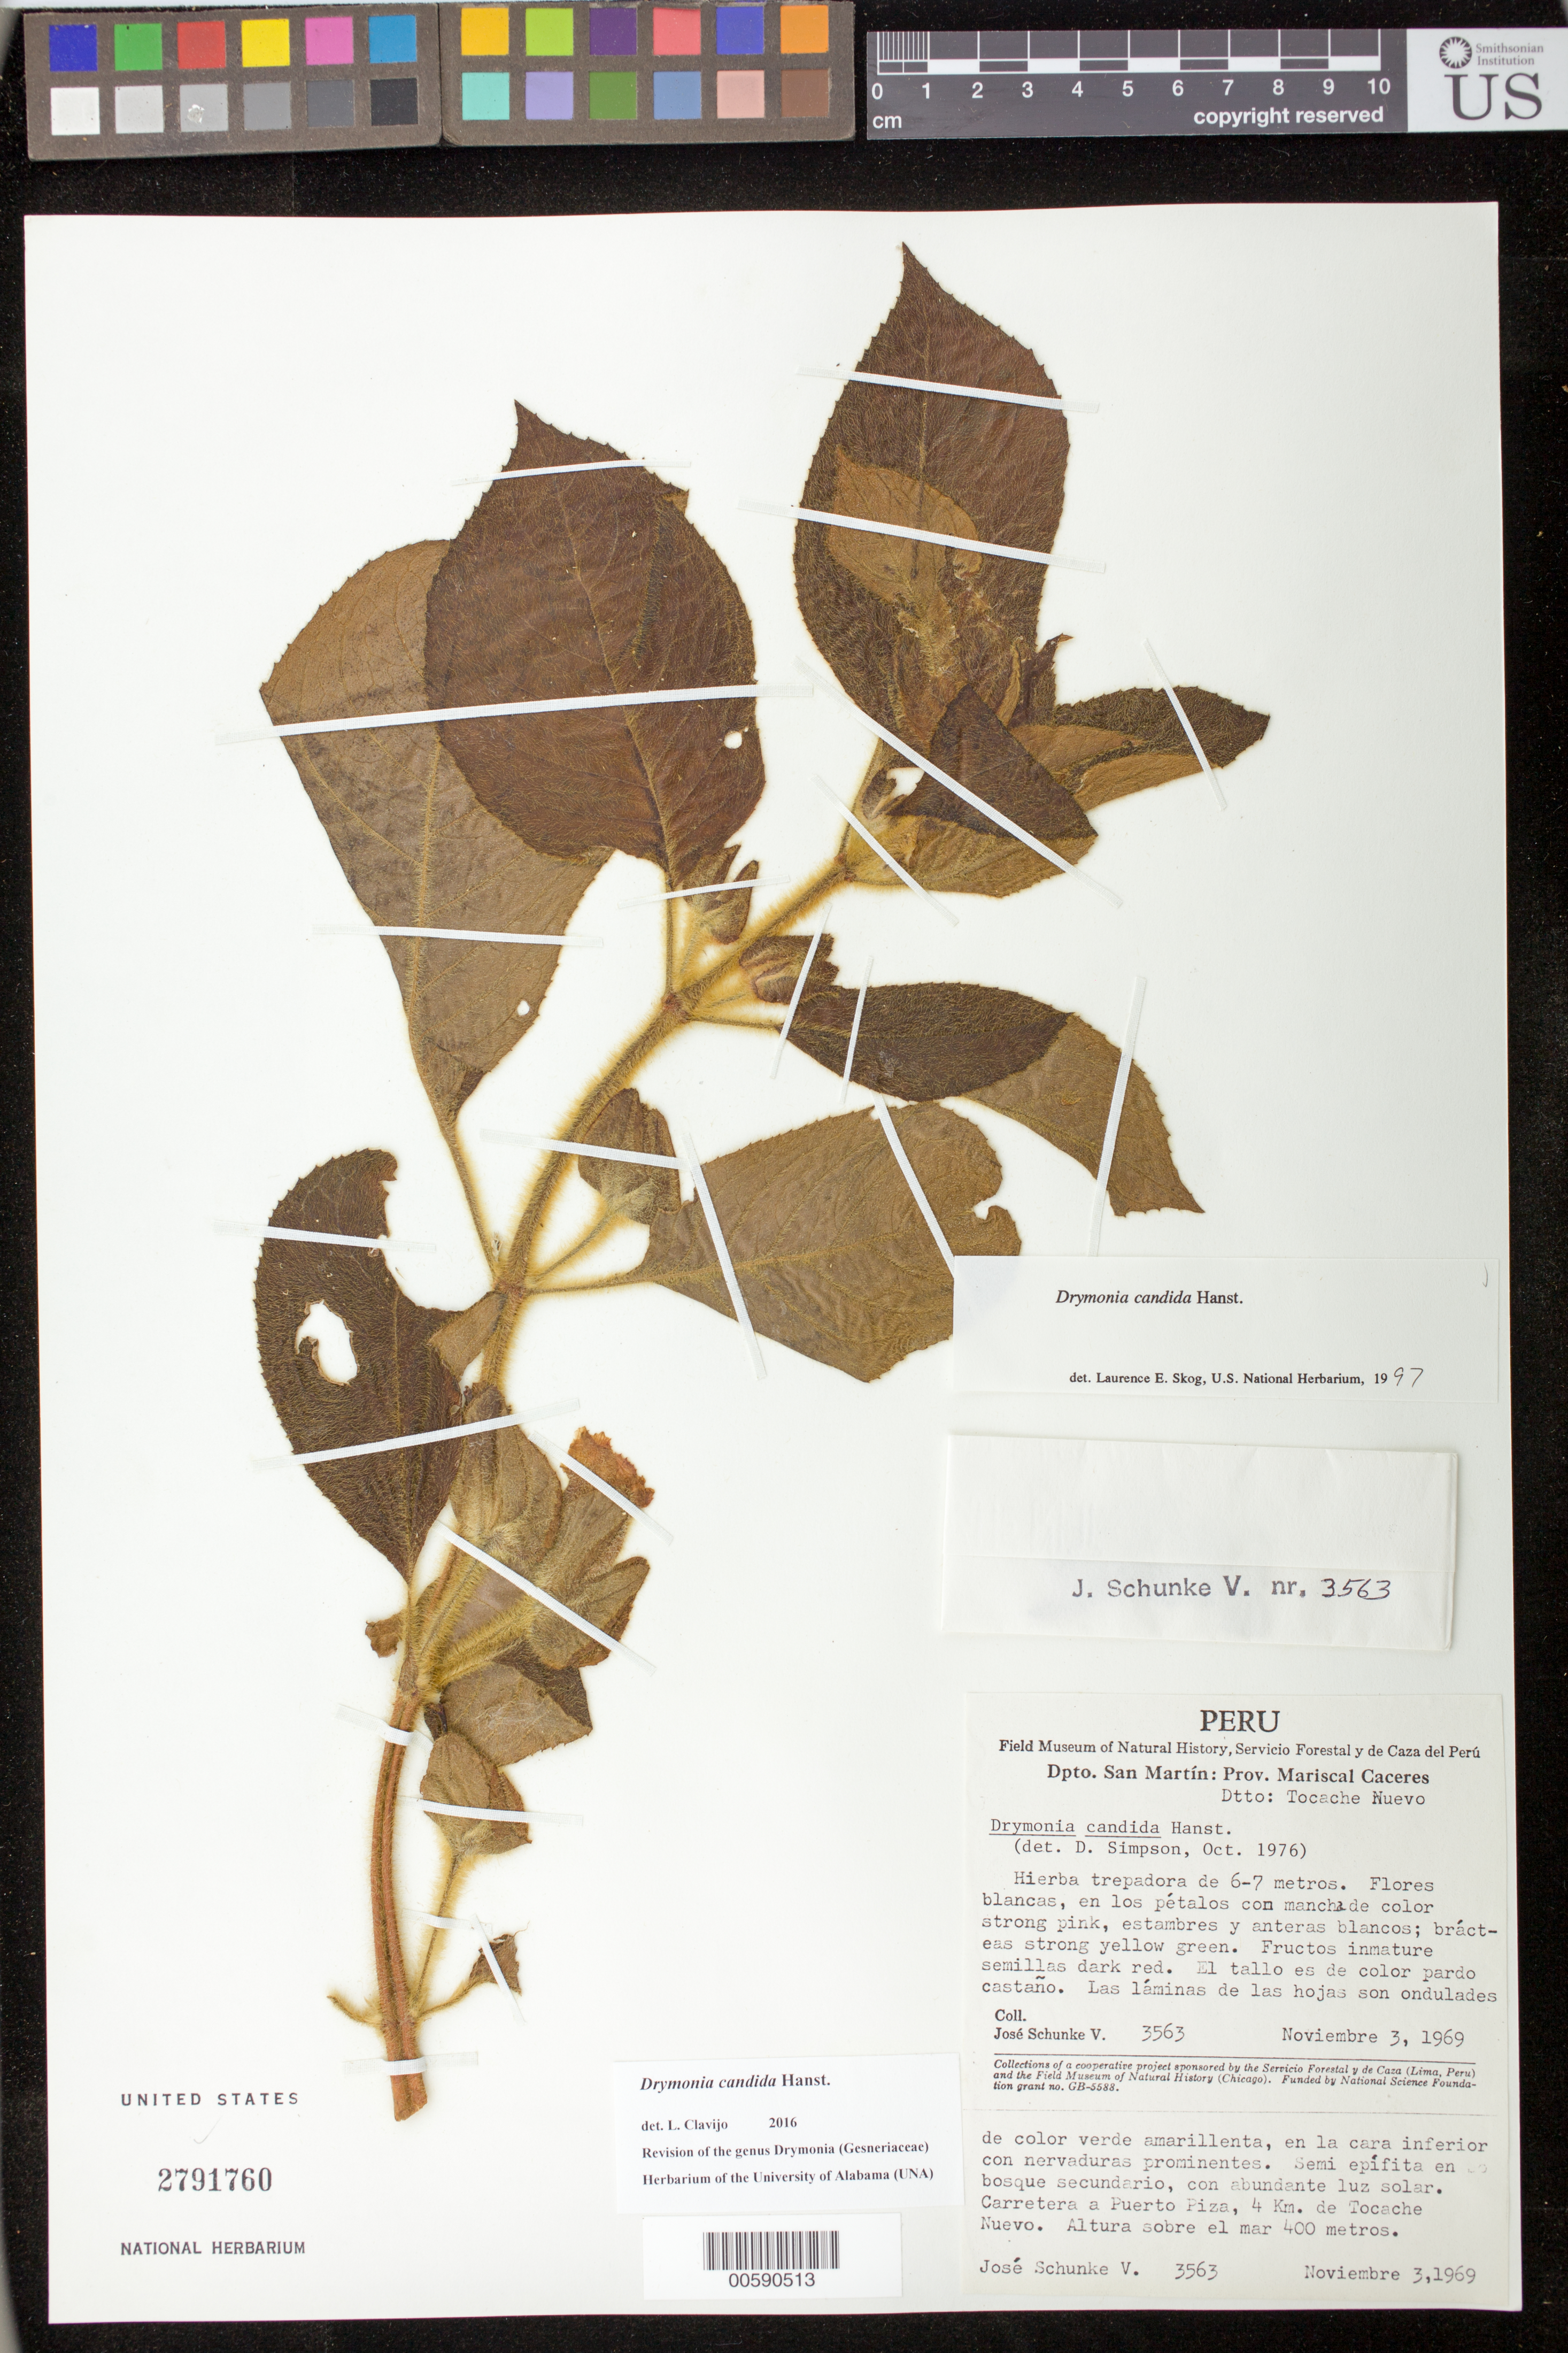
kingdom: Plantae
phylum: Tracheophyta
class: Magnoliopsida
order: Lamiales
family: Gesneriaceae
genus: Drymonia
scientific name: Drymonia candida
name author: Hanst.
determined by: Skog, Laurence E.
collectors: J. Schunke Vigo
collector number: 3563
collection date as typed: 03 Nov 1969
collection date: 1969-11-03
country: Peru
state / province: San Martín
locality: Prov. Mariscal Cáceres, Dtto. Tocache Nuevo; carretera a Puerto Piza, 4 km de Tocache Nuevo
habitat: En bosque secundario, con abundante luz solar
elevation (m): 400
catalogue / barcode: US 2791760